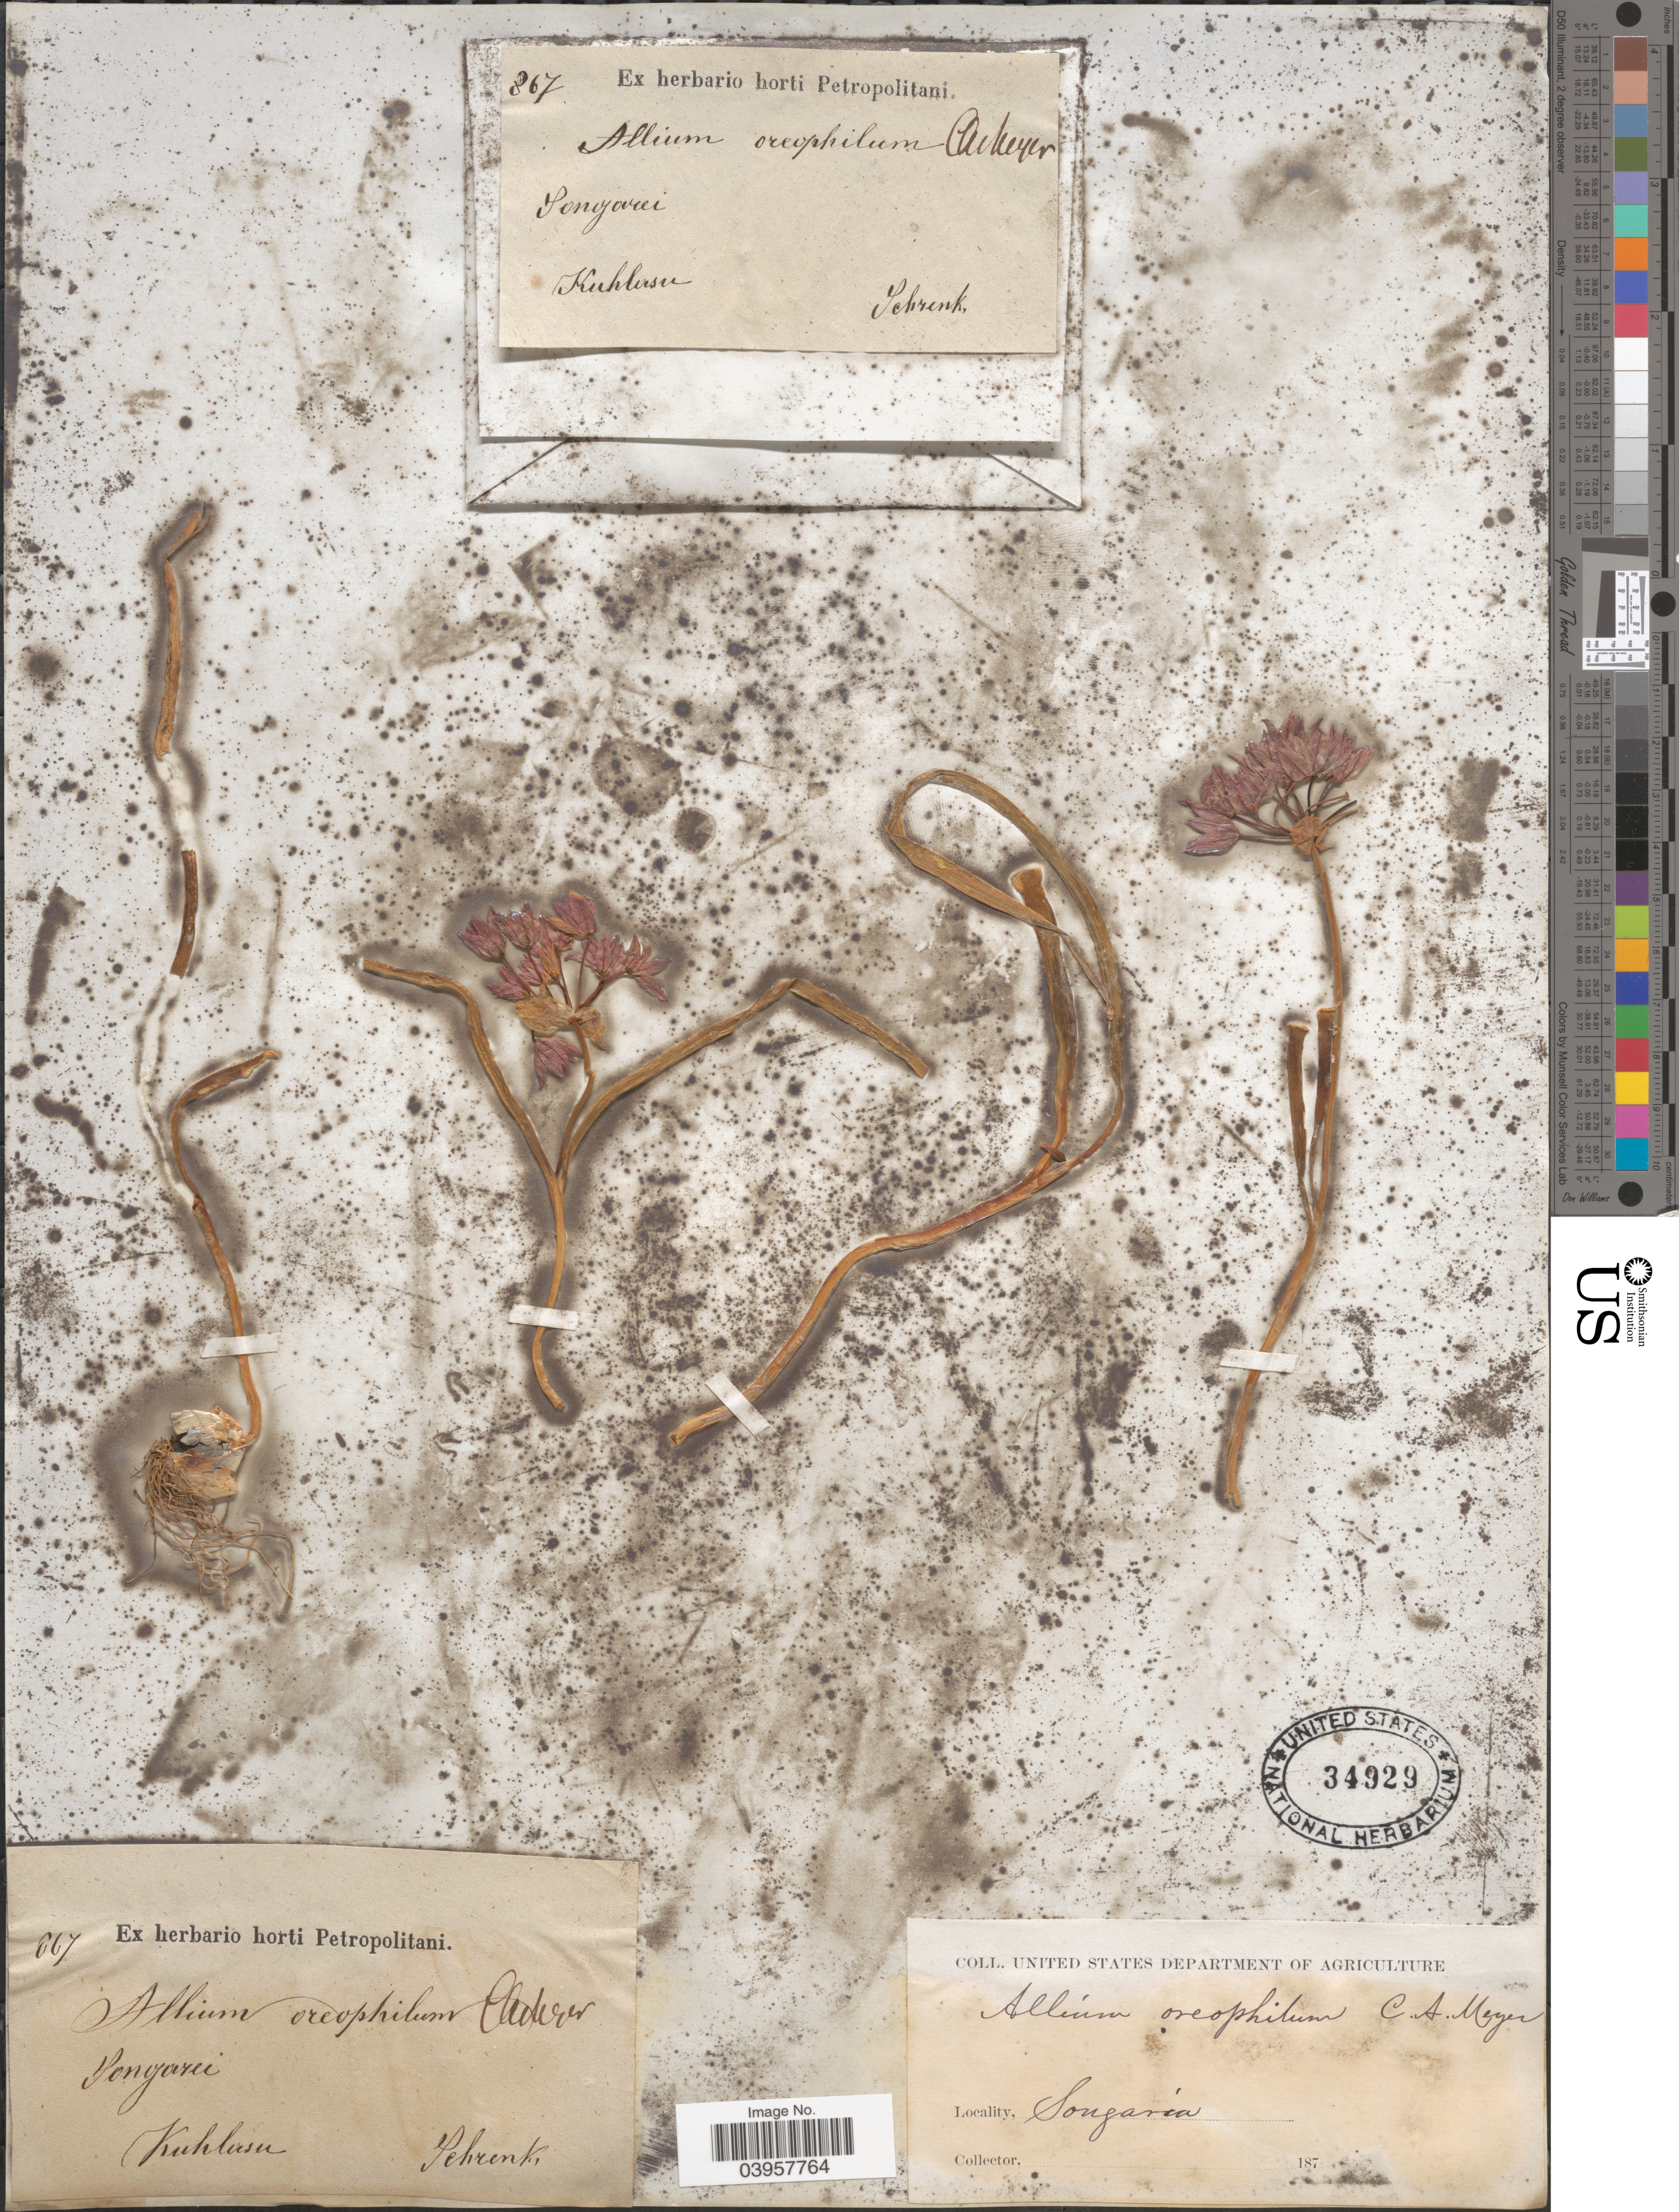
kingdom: Plantae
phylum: Tracheophyta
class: Liliopsida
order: Asparagales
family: Amaryllidaceae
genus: Allium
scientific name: Allium oreophilum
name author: C.A. Mey.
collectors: A.G. Schrenk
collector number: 367*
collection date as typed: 187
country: Kazakhstan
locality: Songoria. Kuhlasu.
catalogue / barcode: US 34929